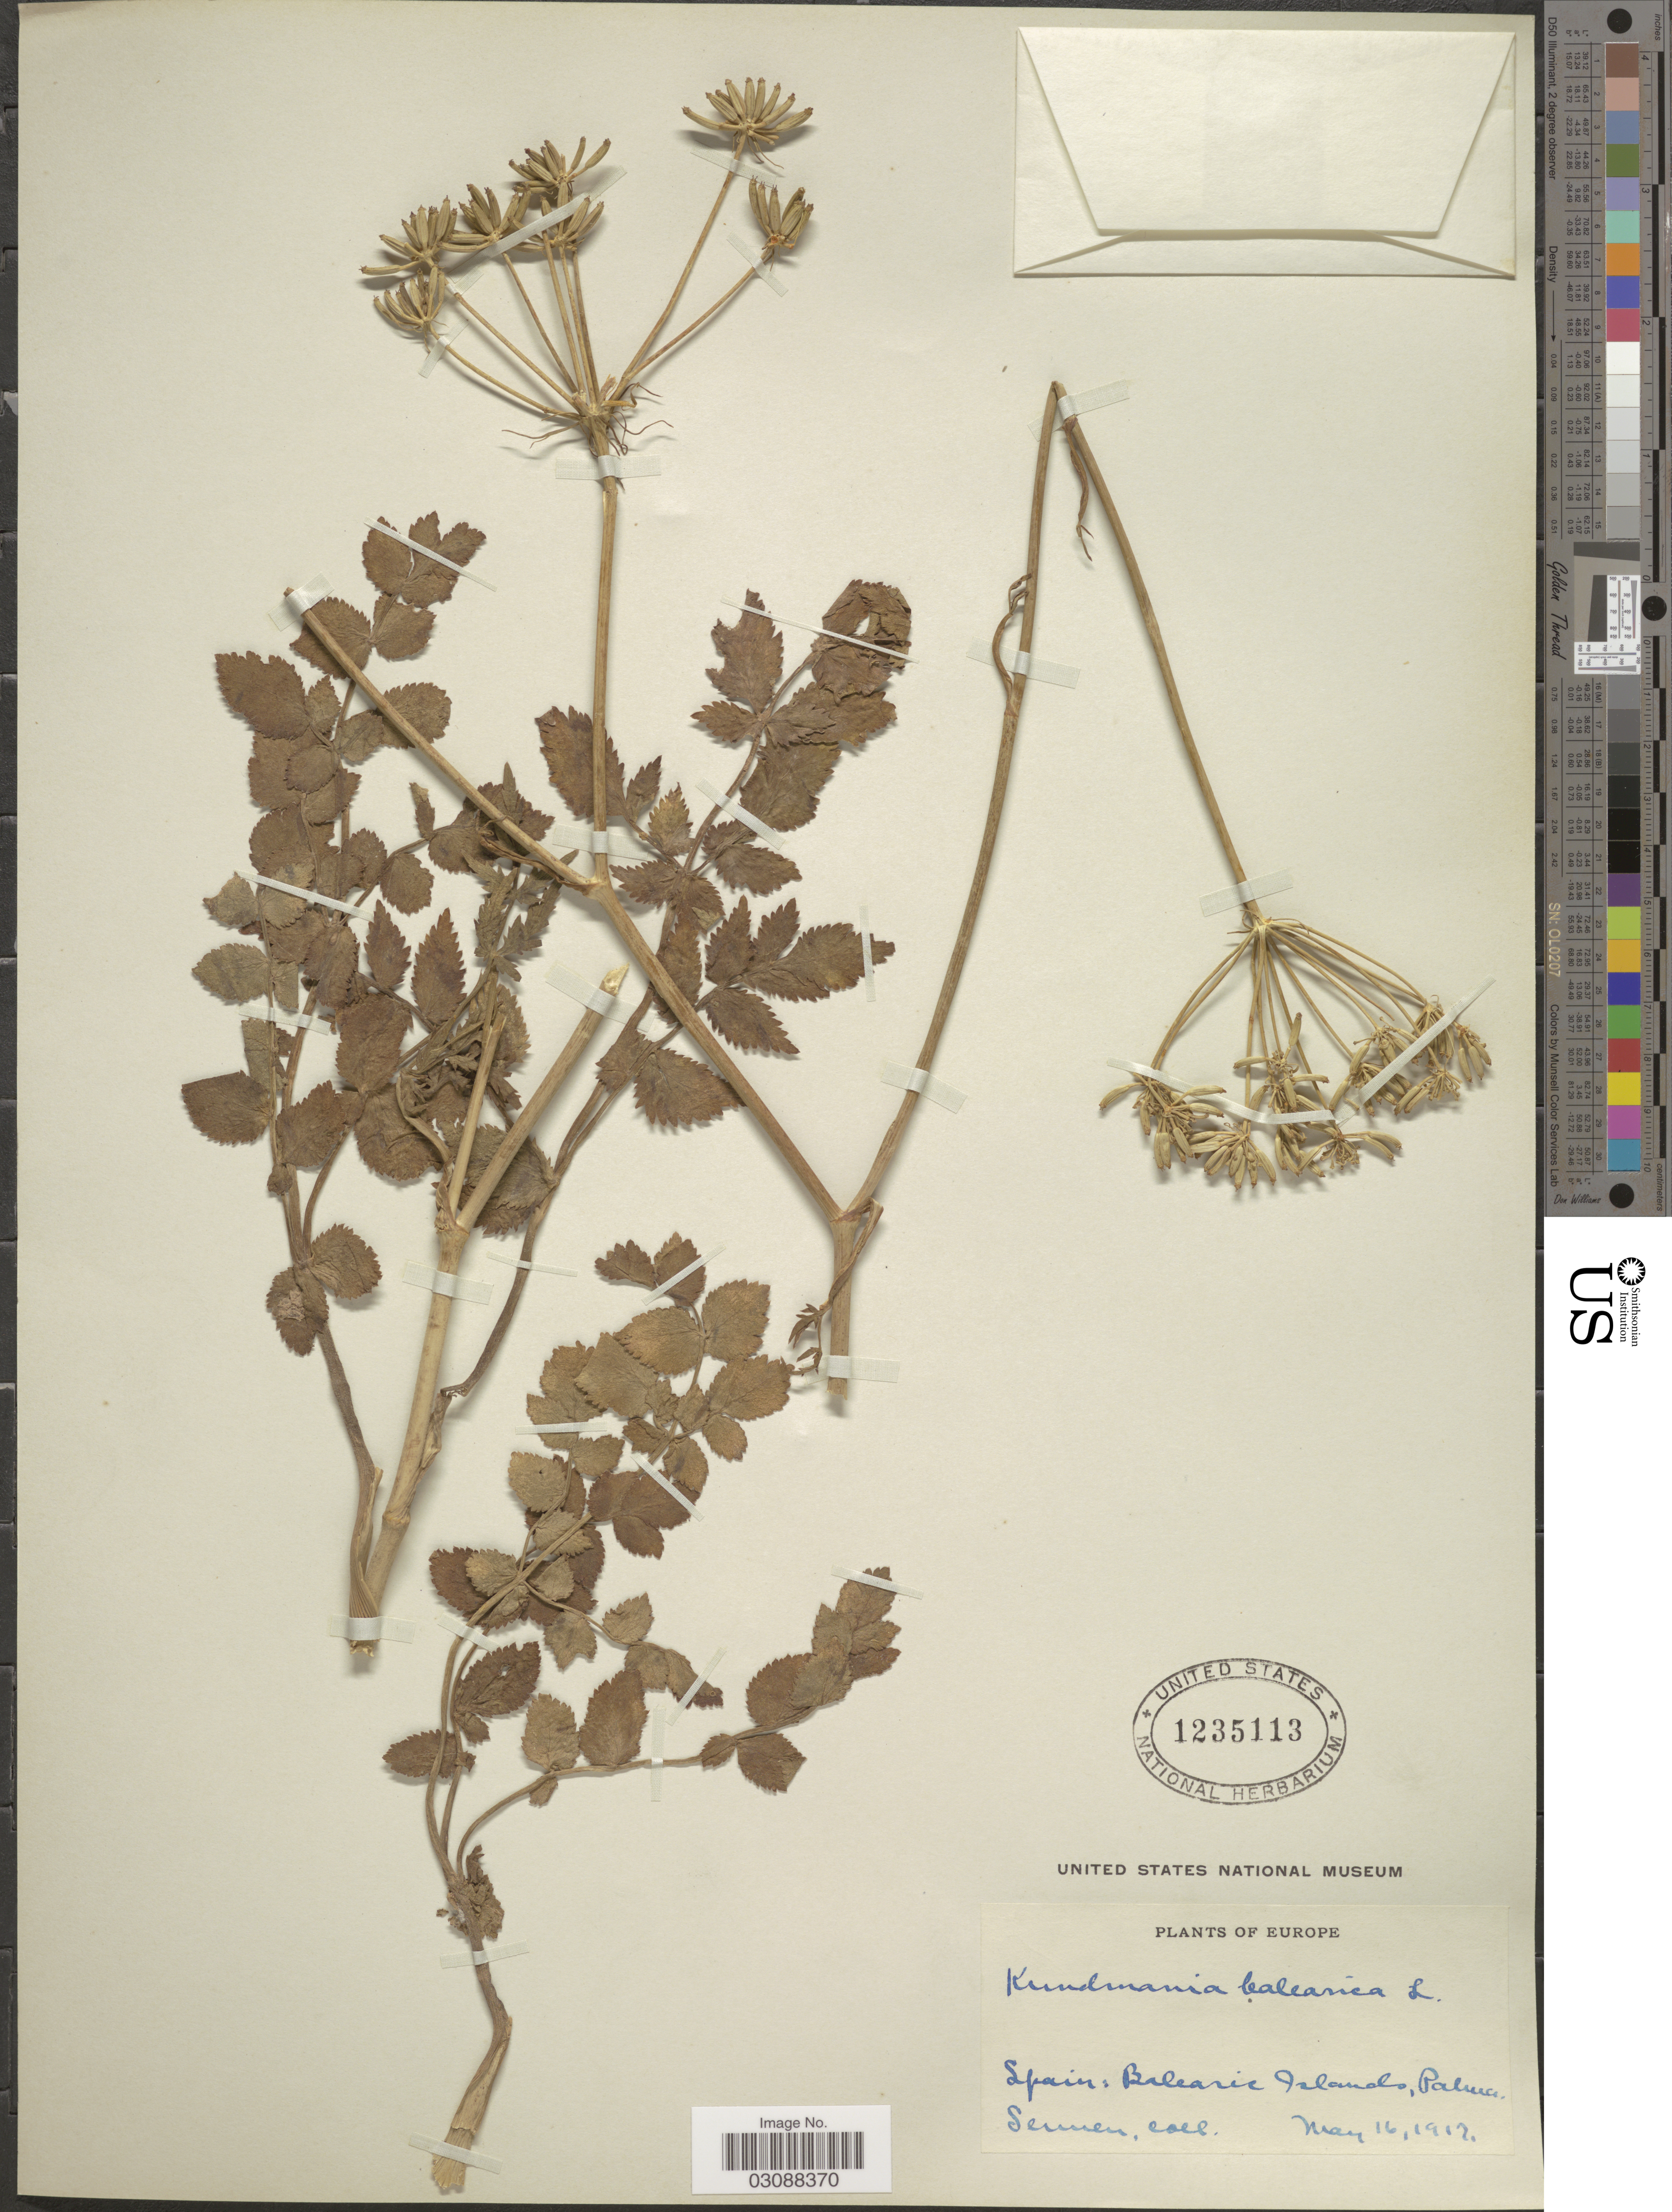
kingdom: Plantae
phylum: Tracheophyta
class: Magnoliopsida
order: Apiales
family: Apiaceae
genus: Kundmannia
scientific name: Kundmannia sicula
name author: (L.) DC.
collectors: E. Sennen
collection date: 1917-05-16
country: Spain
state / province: Islas Baleares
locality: Balearic Islands, Palma.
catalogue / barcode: US 1235113